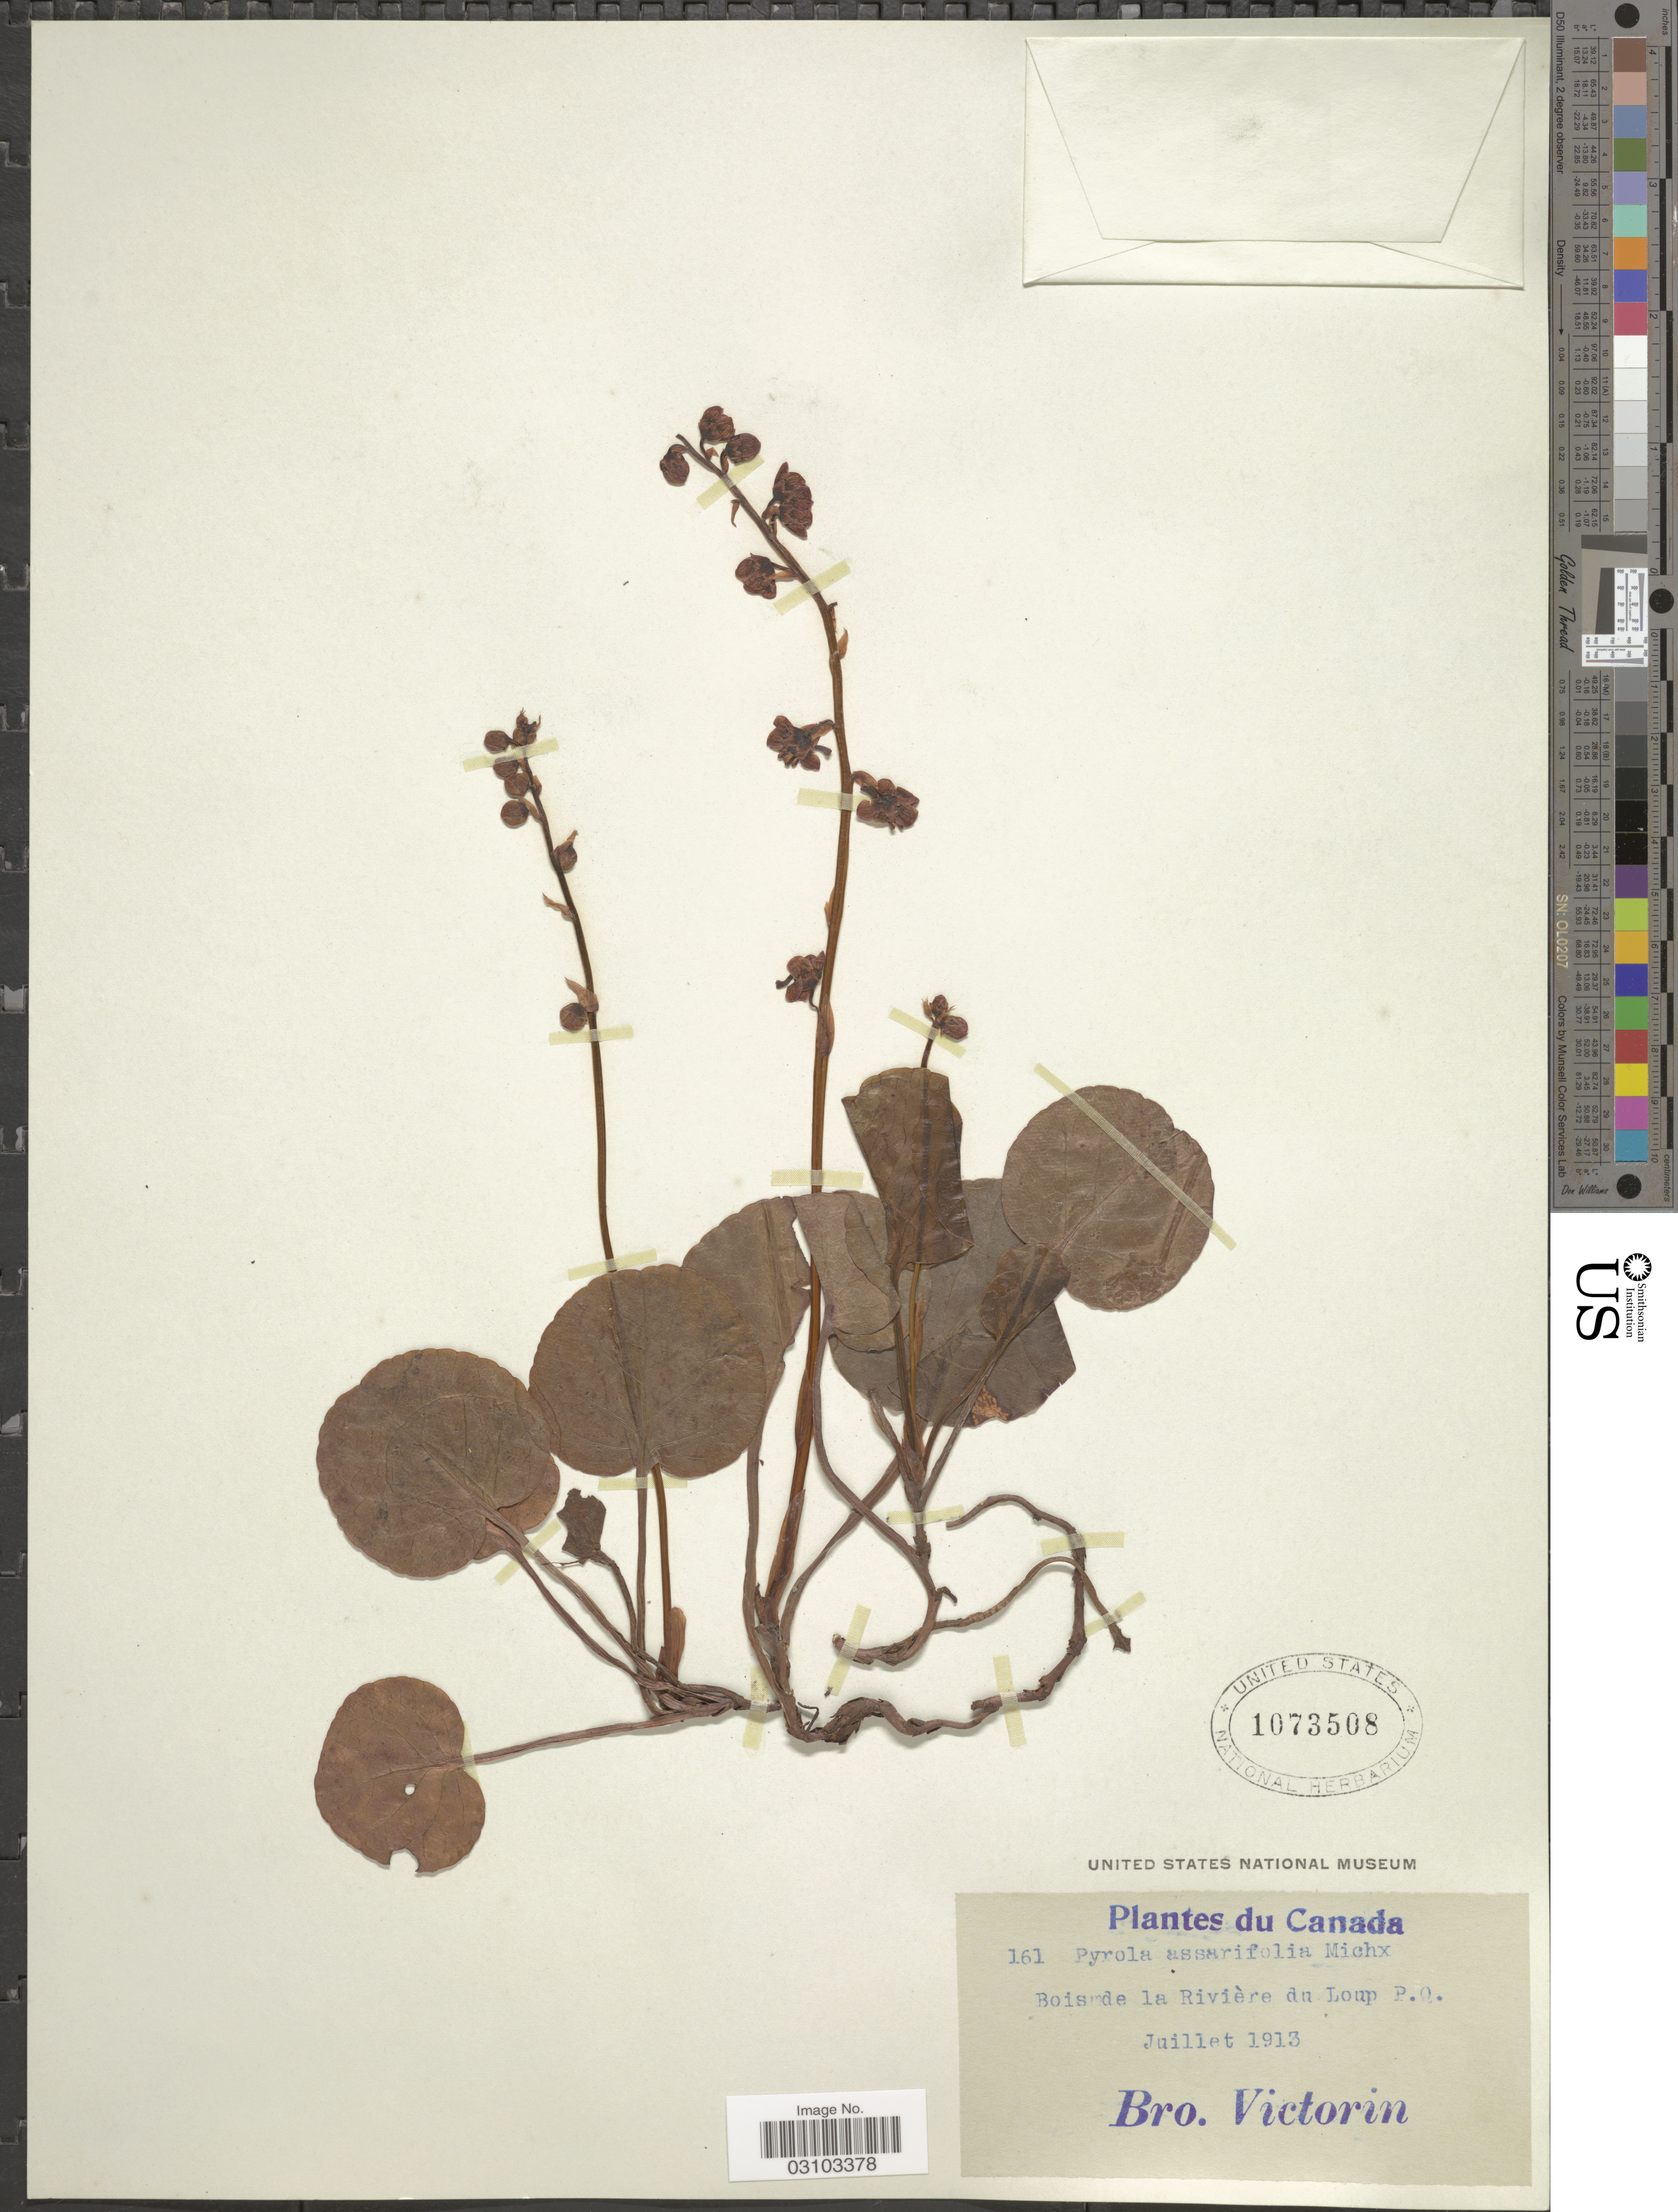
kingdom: Plantae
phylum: Tracheophyta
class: Magnoliopsida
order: Ericales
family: Ericaceae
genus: Pyrola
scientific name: Pyrola asarifolia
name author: Michx.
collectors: B. Victorin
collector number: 161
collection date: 1913-07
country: Canada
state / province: Quebec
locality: Bois de la Rivière du Loup P.Q.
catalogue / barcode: US 1073508